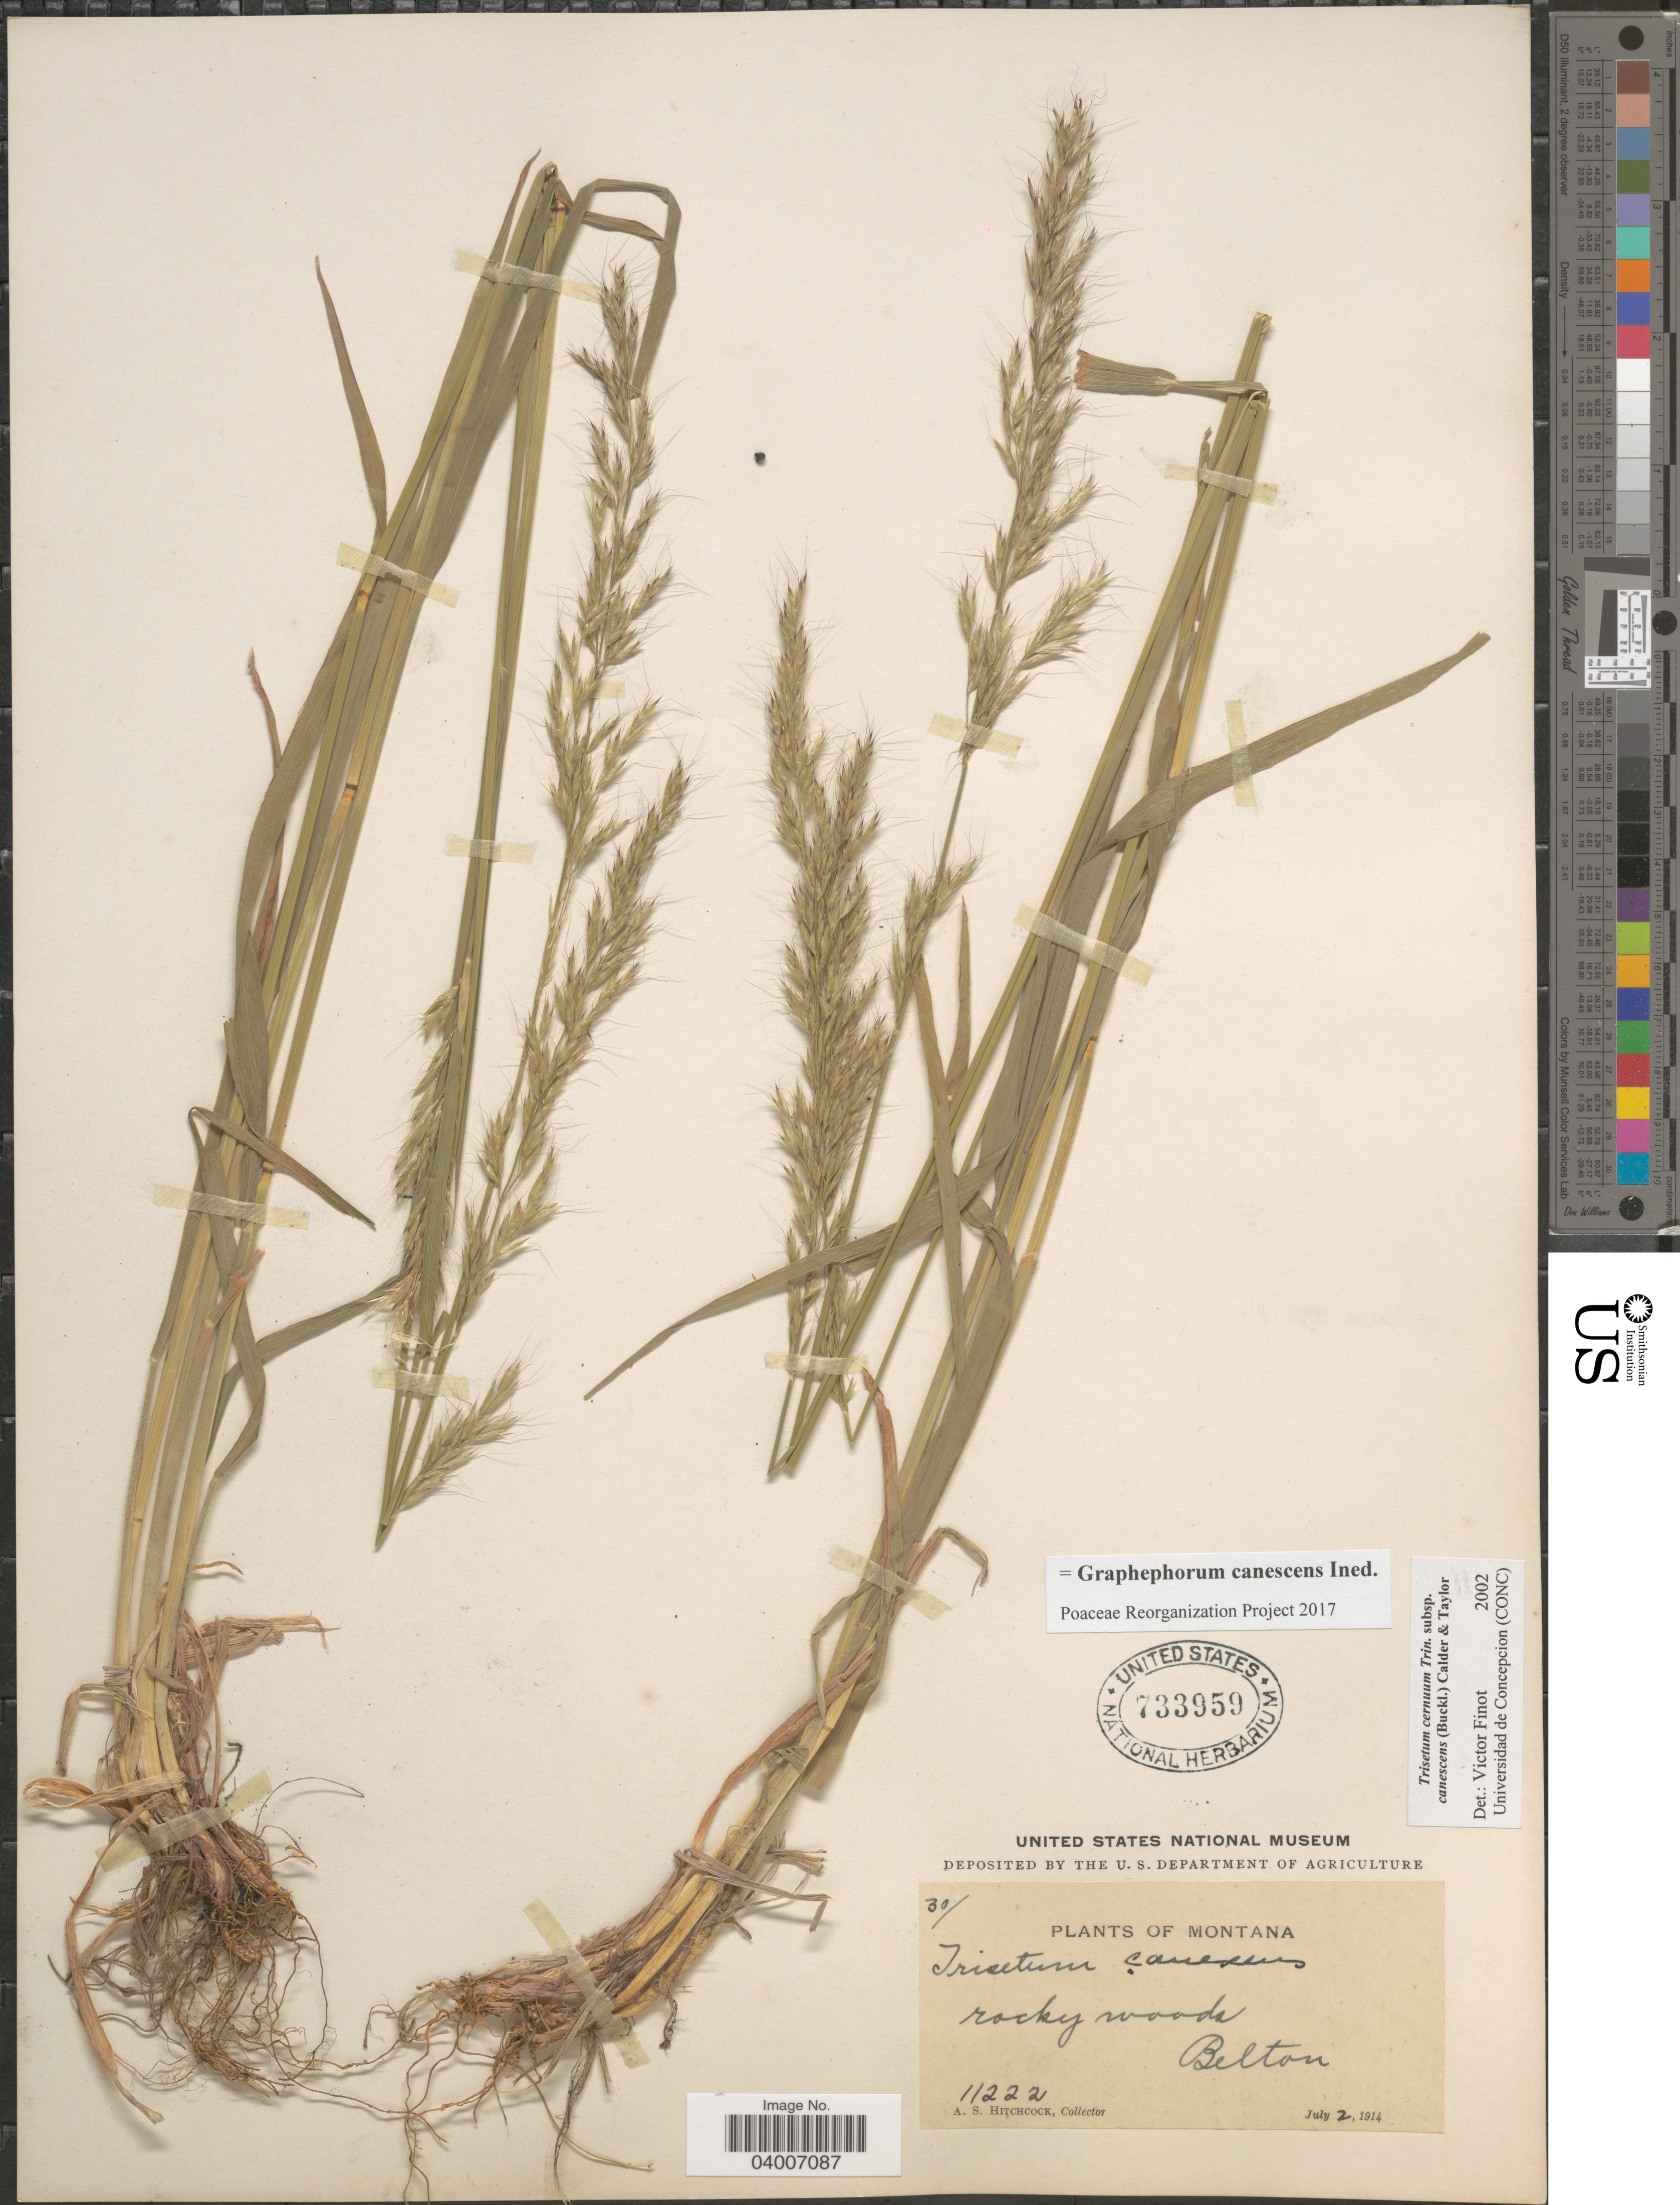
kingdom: Plantae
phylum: Tracheophyta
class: Liliopsida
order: Poales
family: Poaceae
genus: Graphephorum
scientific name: Graphephorum canescens ined.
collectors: A. S. Hitchcock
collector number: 11222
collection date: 1914-07-02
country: United States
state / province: Montana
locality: Belton.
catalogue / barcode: US 733959